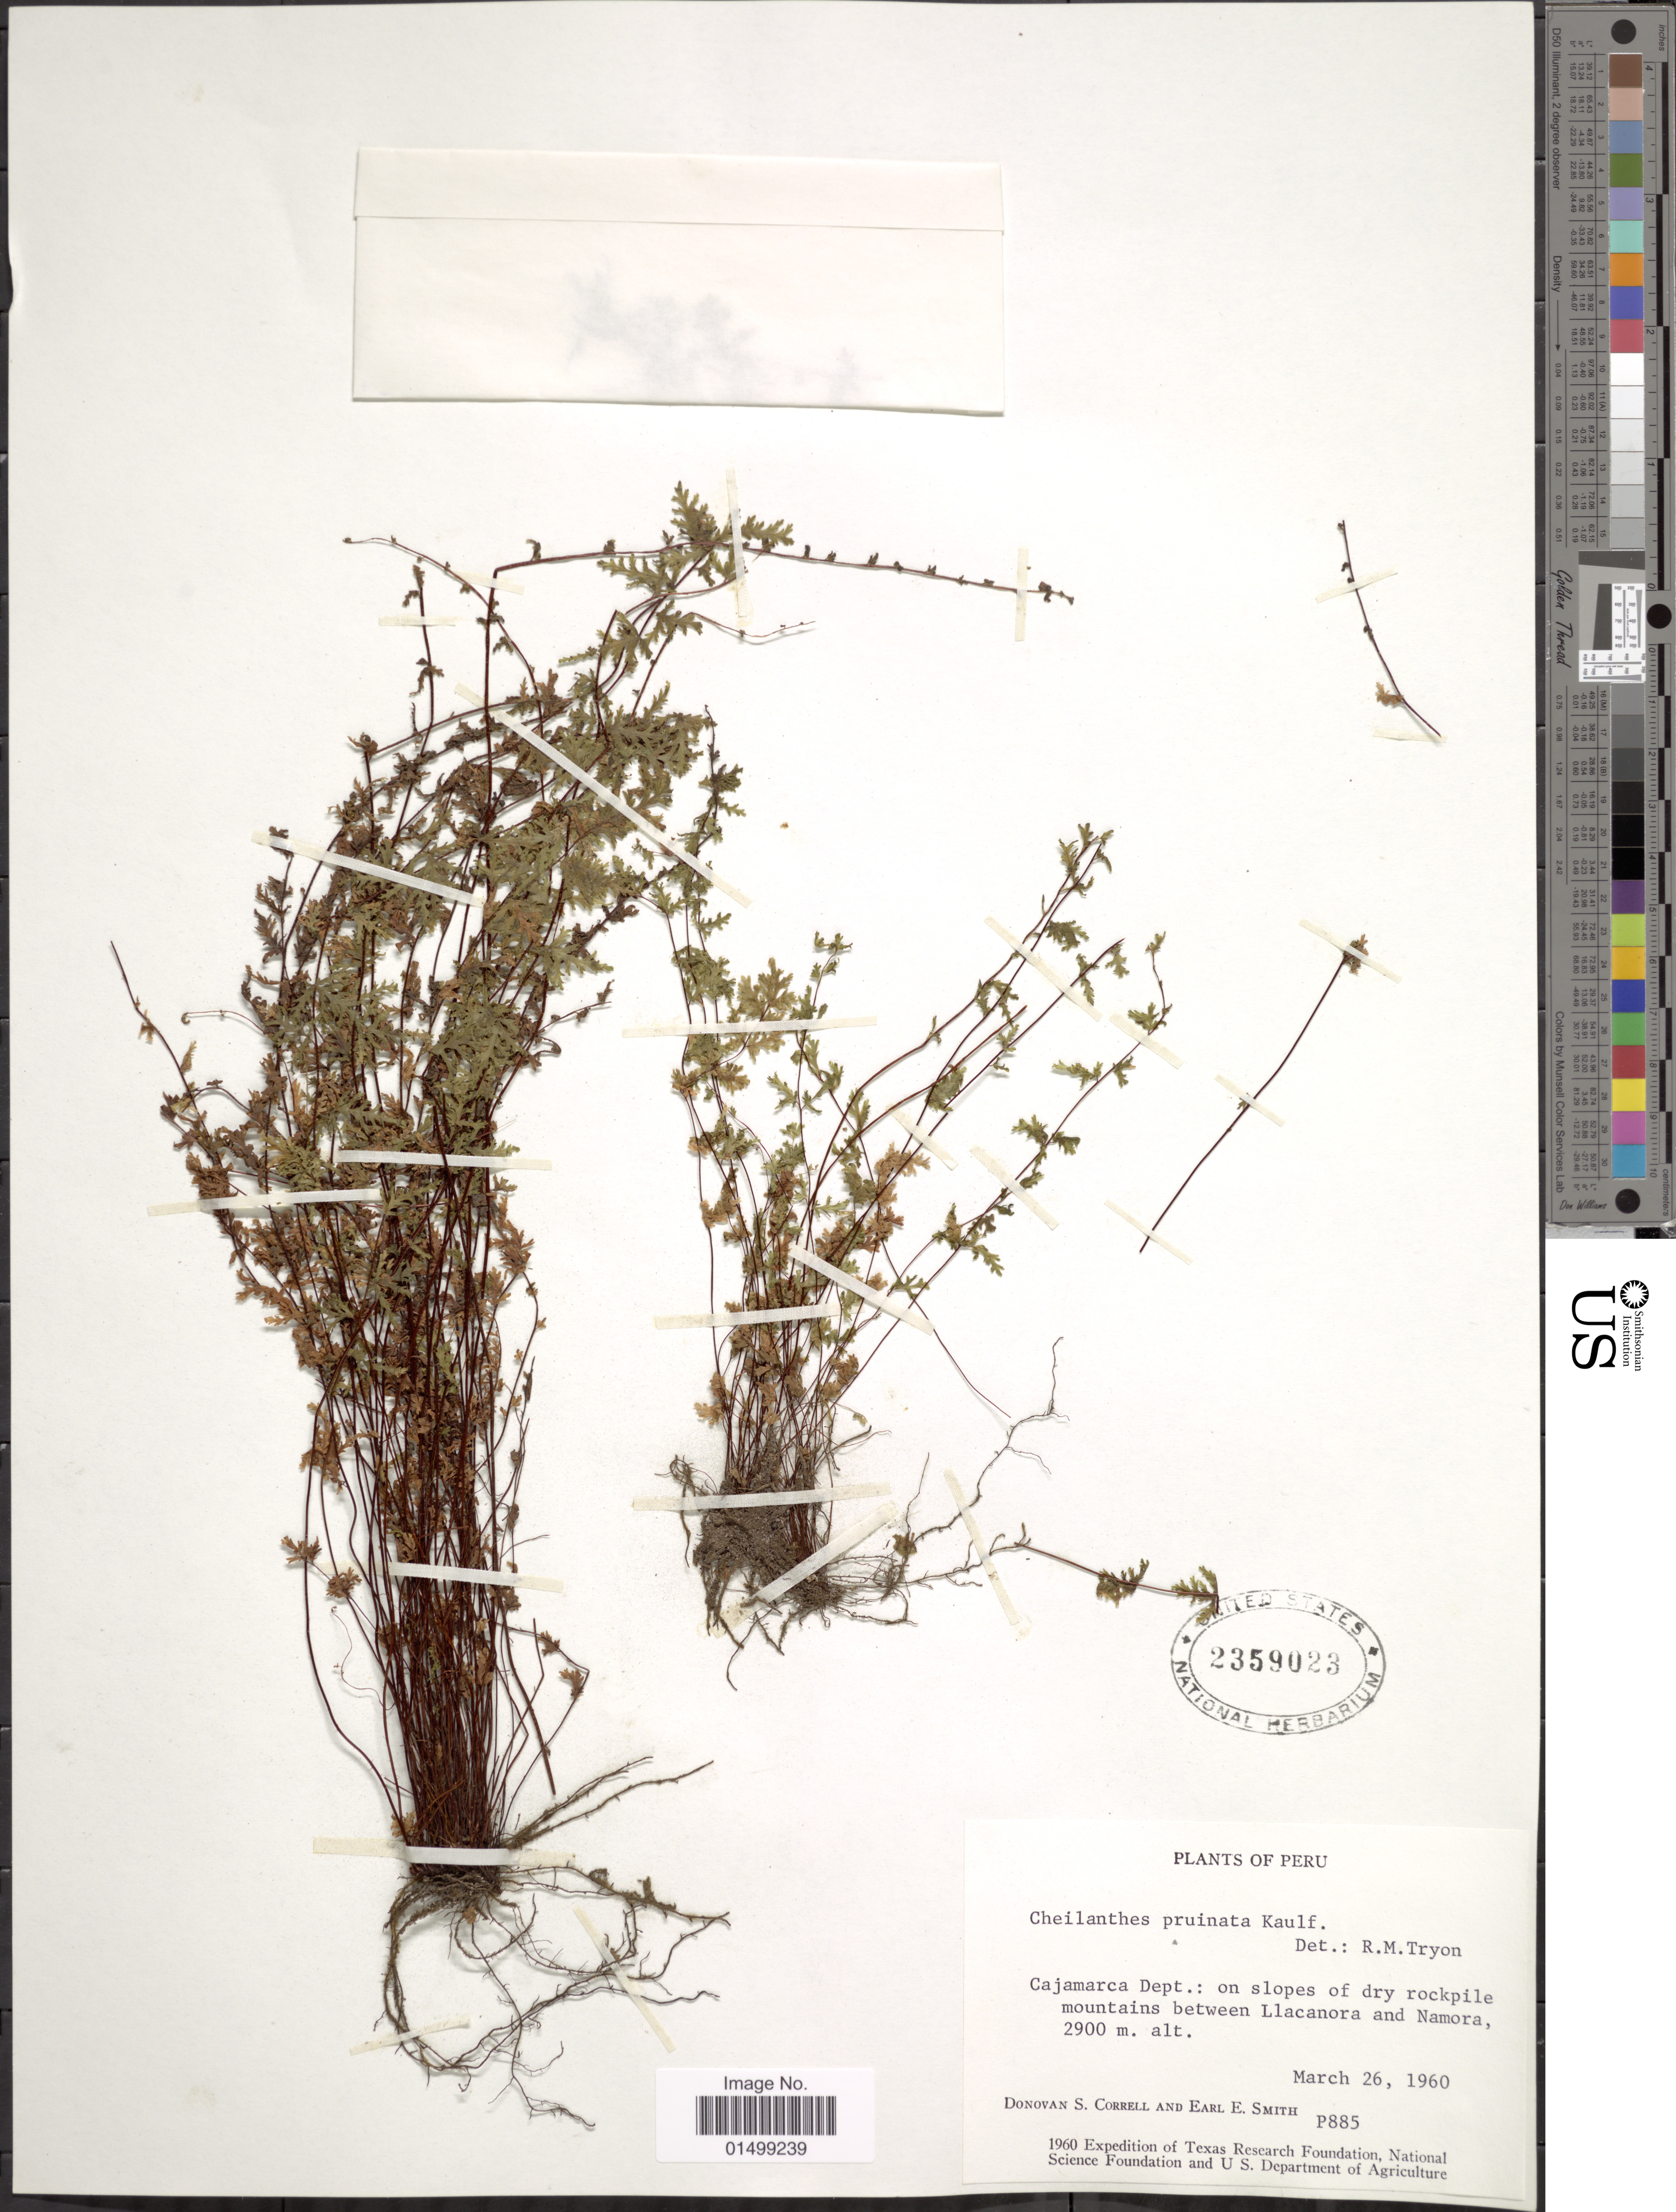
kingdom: Plantae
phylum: Tracheophyta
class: Polypodiopsida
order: Polypodiales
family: Pteridaceae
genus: Cheilanthes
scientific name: Cheilanthes pruinata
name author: Kaulf.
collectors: D. S. Correll & E. E. Smith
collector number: P885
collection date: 1960-03-26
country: Peru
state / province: Cajamarca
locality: On slopes of dry rockpile mountains between Llacanora and Namora.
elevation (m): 2900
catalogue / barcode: US 2359023